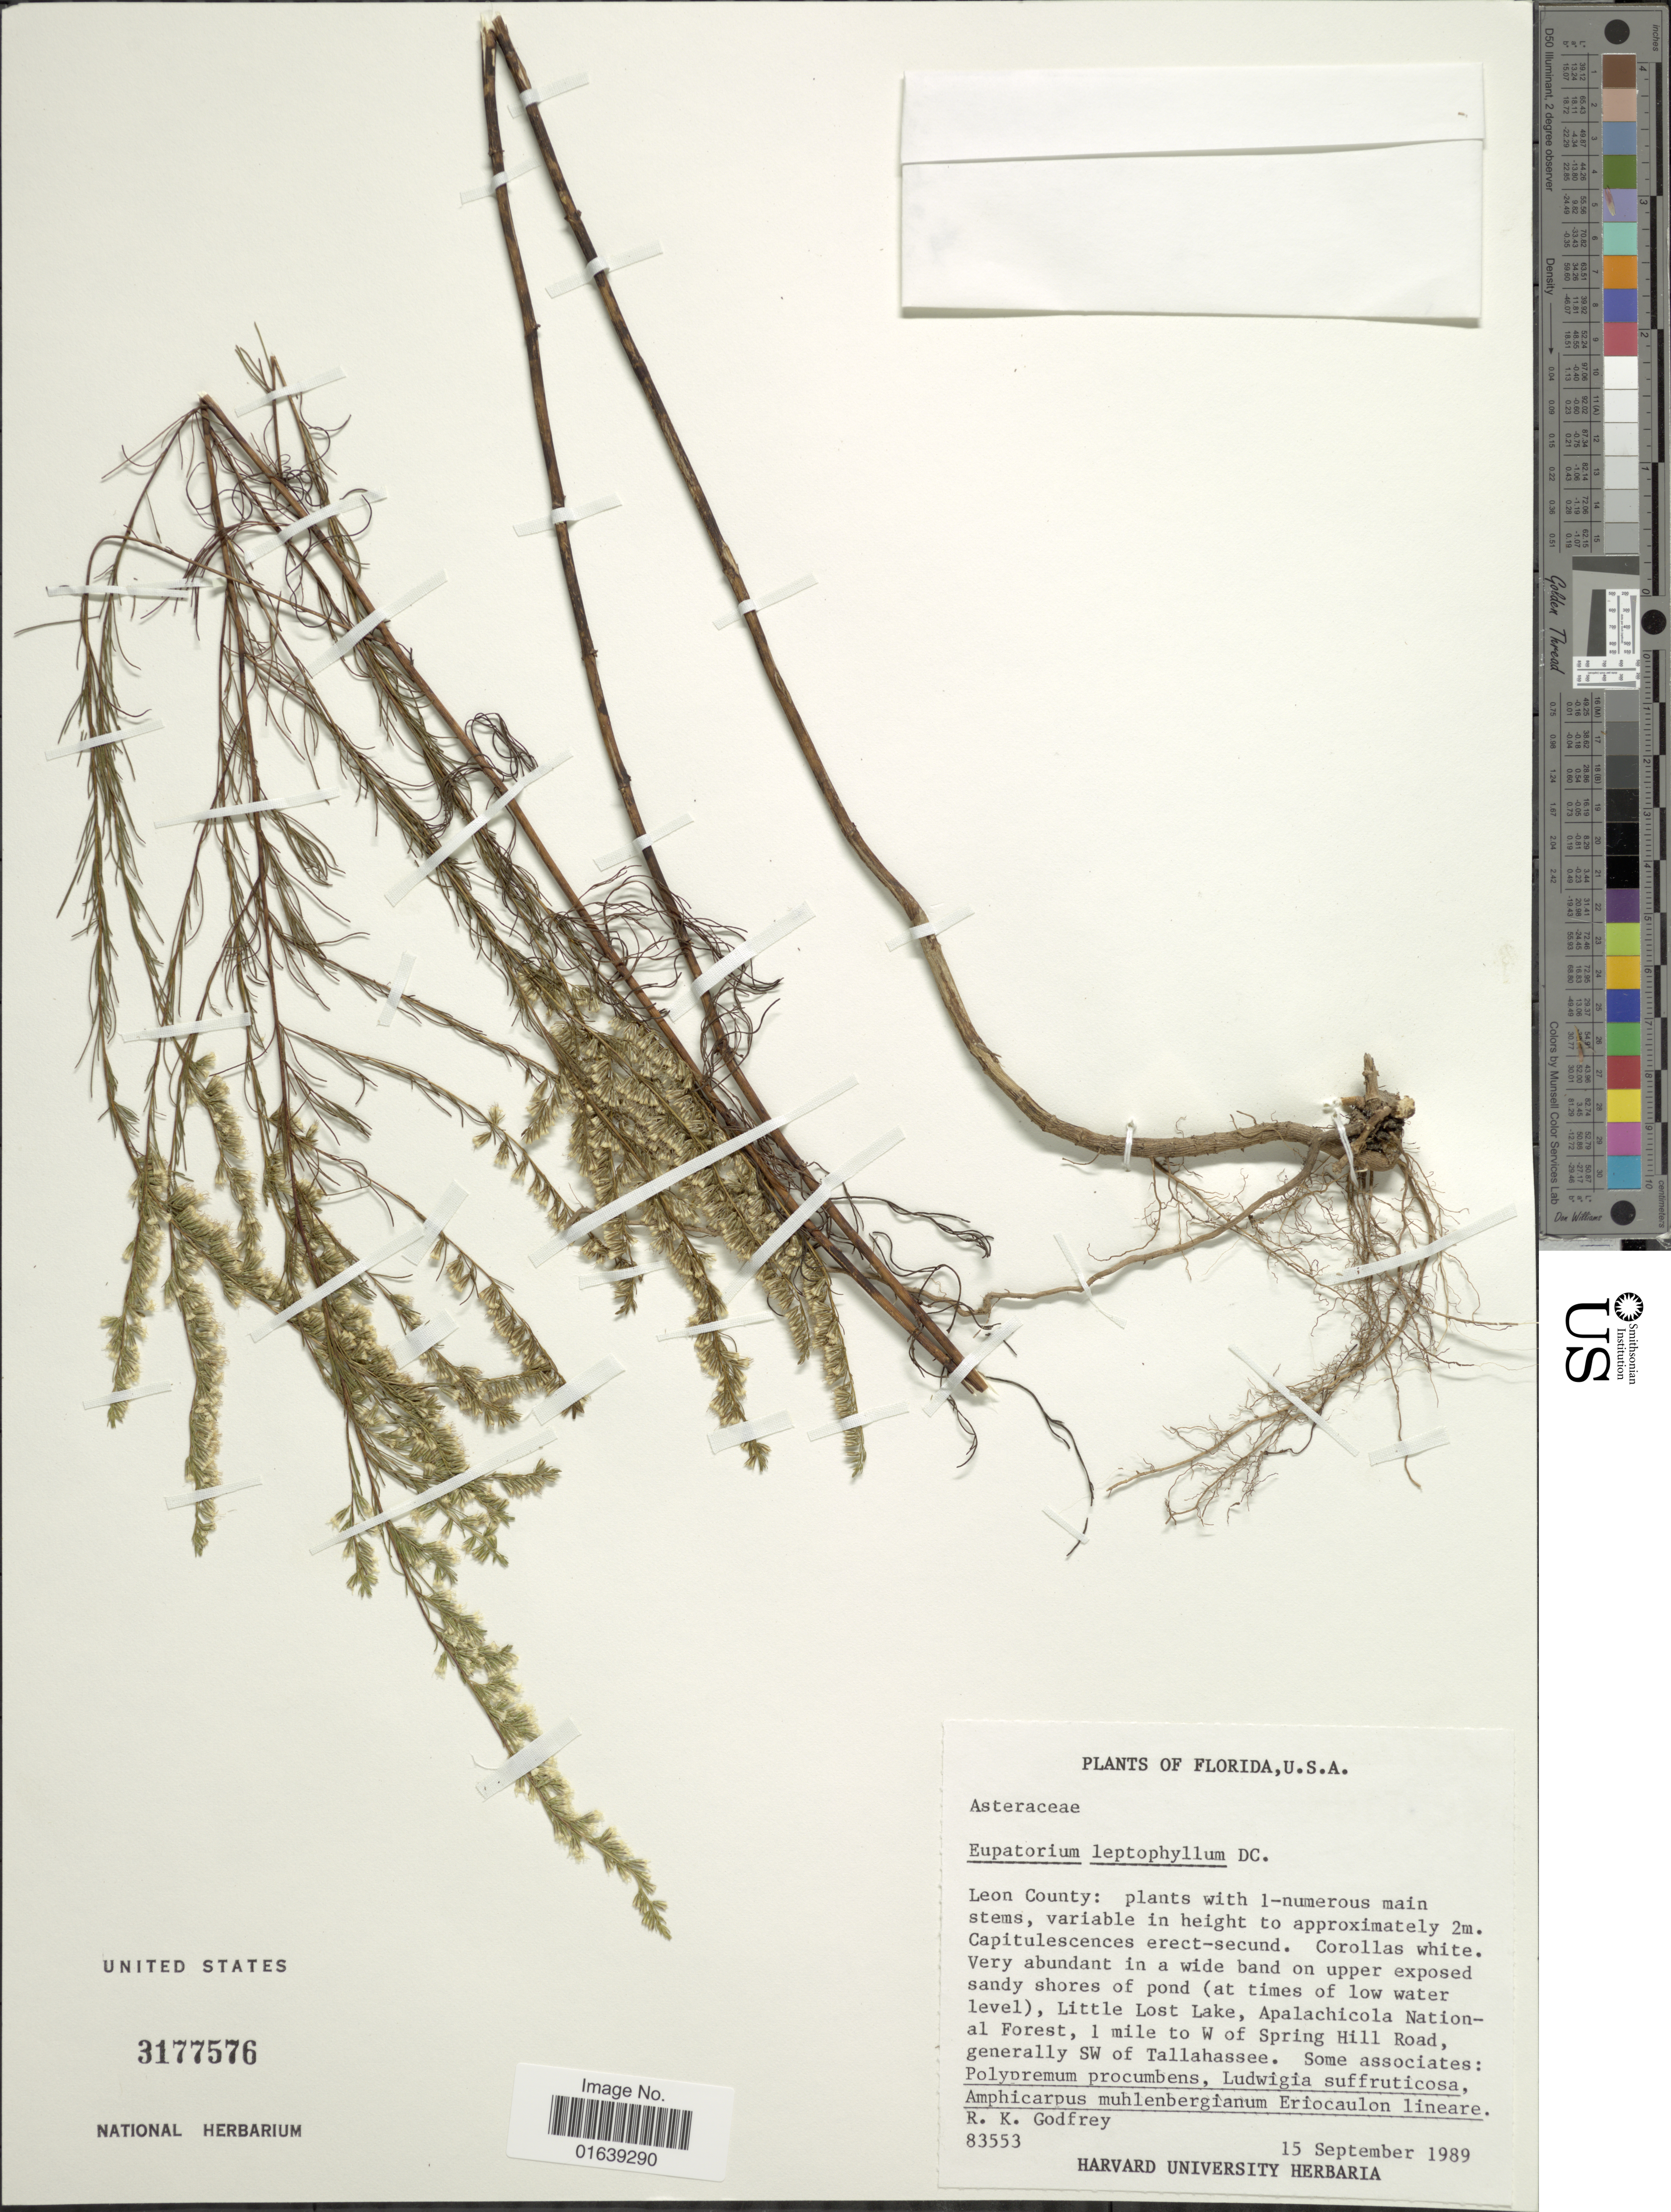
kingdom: Plantae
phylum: Tracheophyta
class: Magnoliopsida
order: Asterales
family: Asteraceae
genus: Eupatorium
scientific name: Eupatorium leptophyllum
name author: DC.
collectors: R. K. Godfrey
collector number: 83553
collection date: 1989-09-15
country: United States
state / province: Florida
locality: Florida. Leon County: in a wide band on upper exposed sandy shores of pond, Little Lost Lake, Apalachicola National Forest, 1 mile to W of Spring Hill Road, gennerally SW of Tallahassee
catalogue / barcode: US 3177576